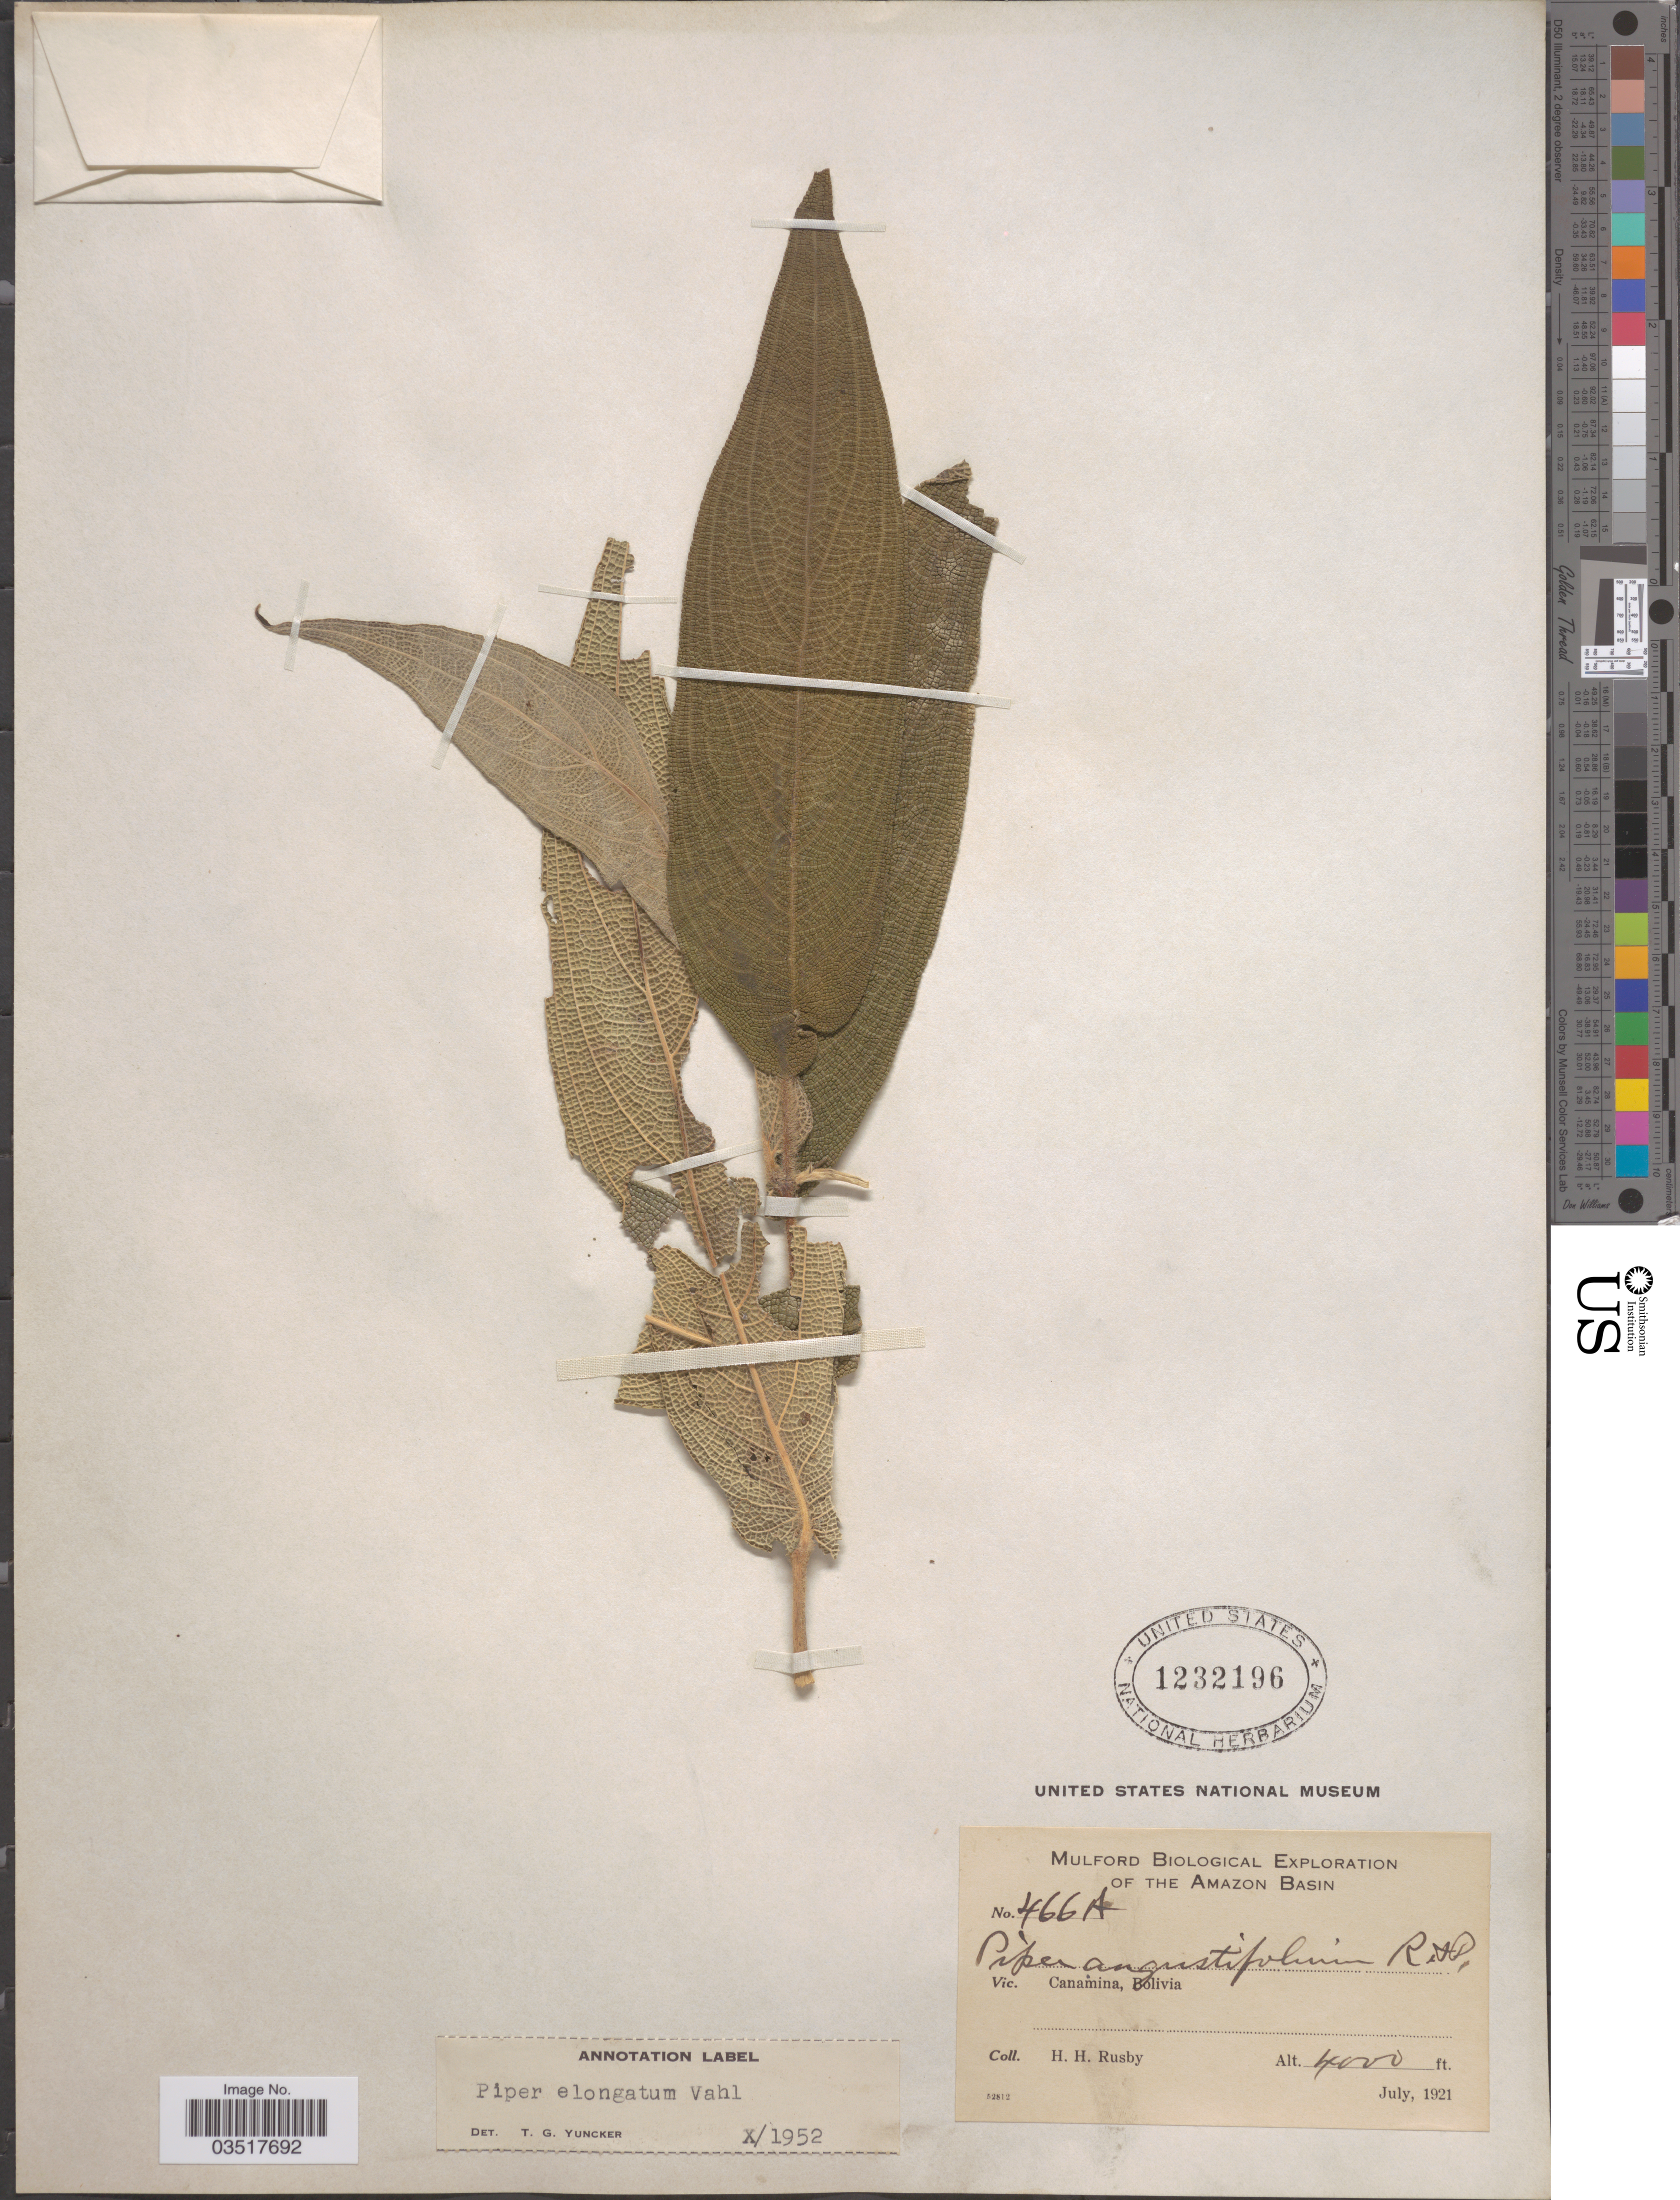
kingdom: Plantae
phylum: Tracheophyta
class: Magnoliopsida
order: Piperales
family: Piperaceae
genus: Piper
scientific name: Piper elongatum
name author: Vahl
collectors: H. H. Rusby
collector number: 466A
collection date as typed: July, 1921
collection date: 1921-07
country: Bolivia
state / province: La Paz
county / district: Inquisivi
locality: Cañamina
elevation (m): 1219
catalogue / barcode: US 1232196